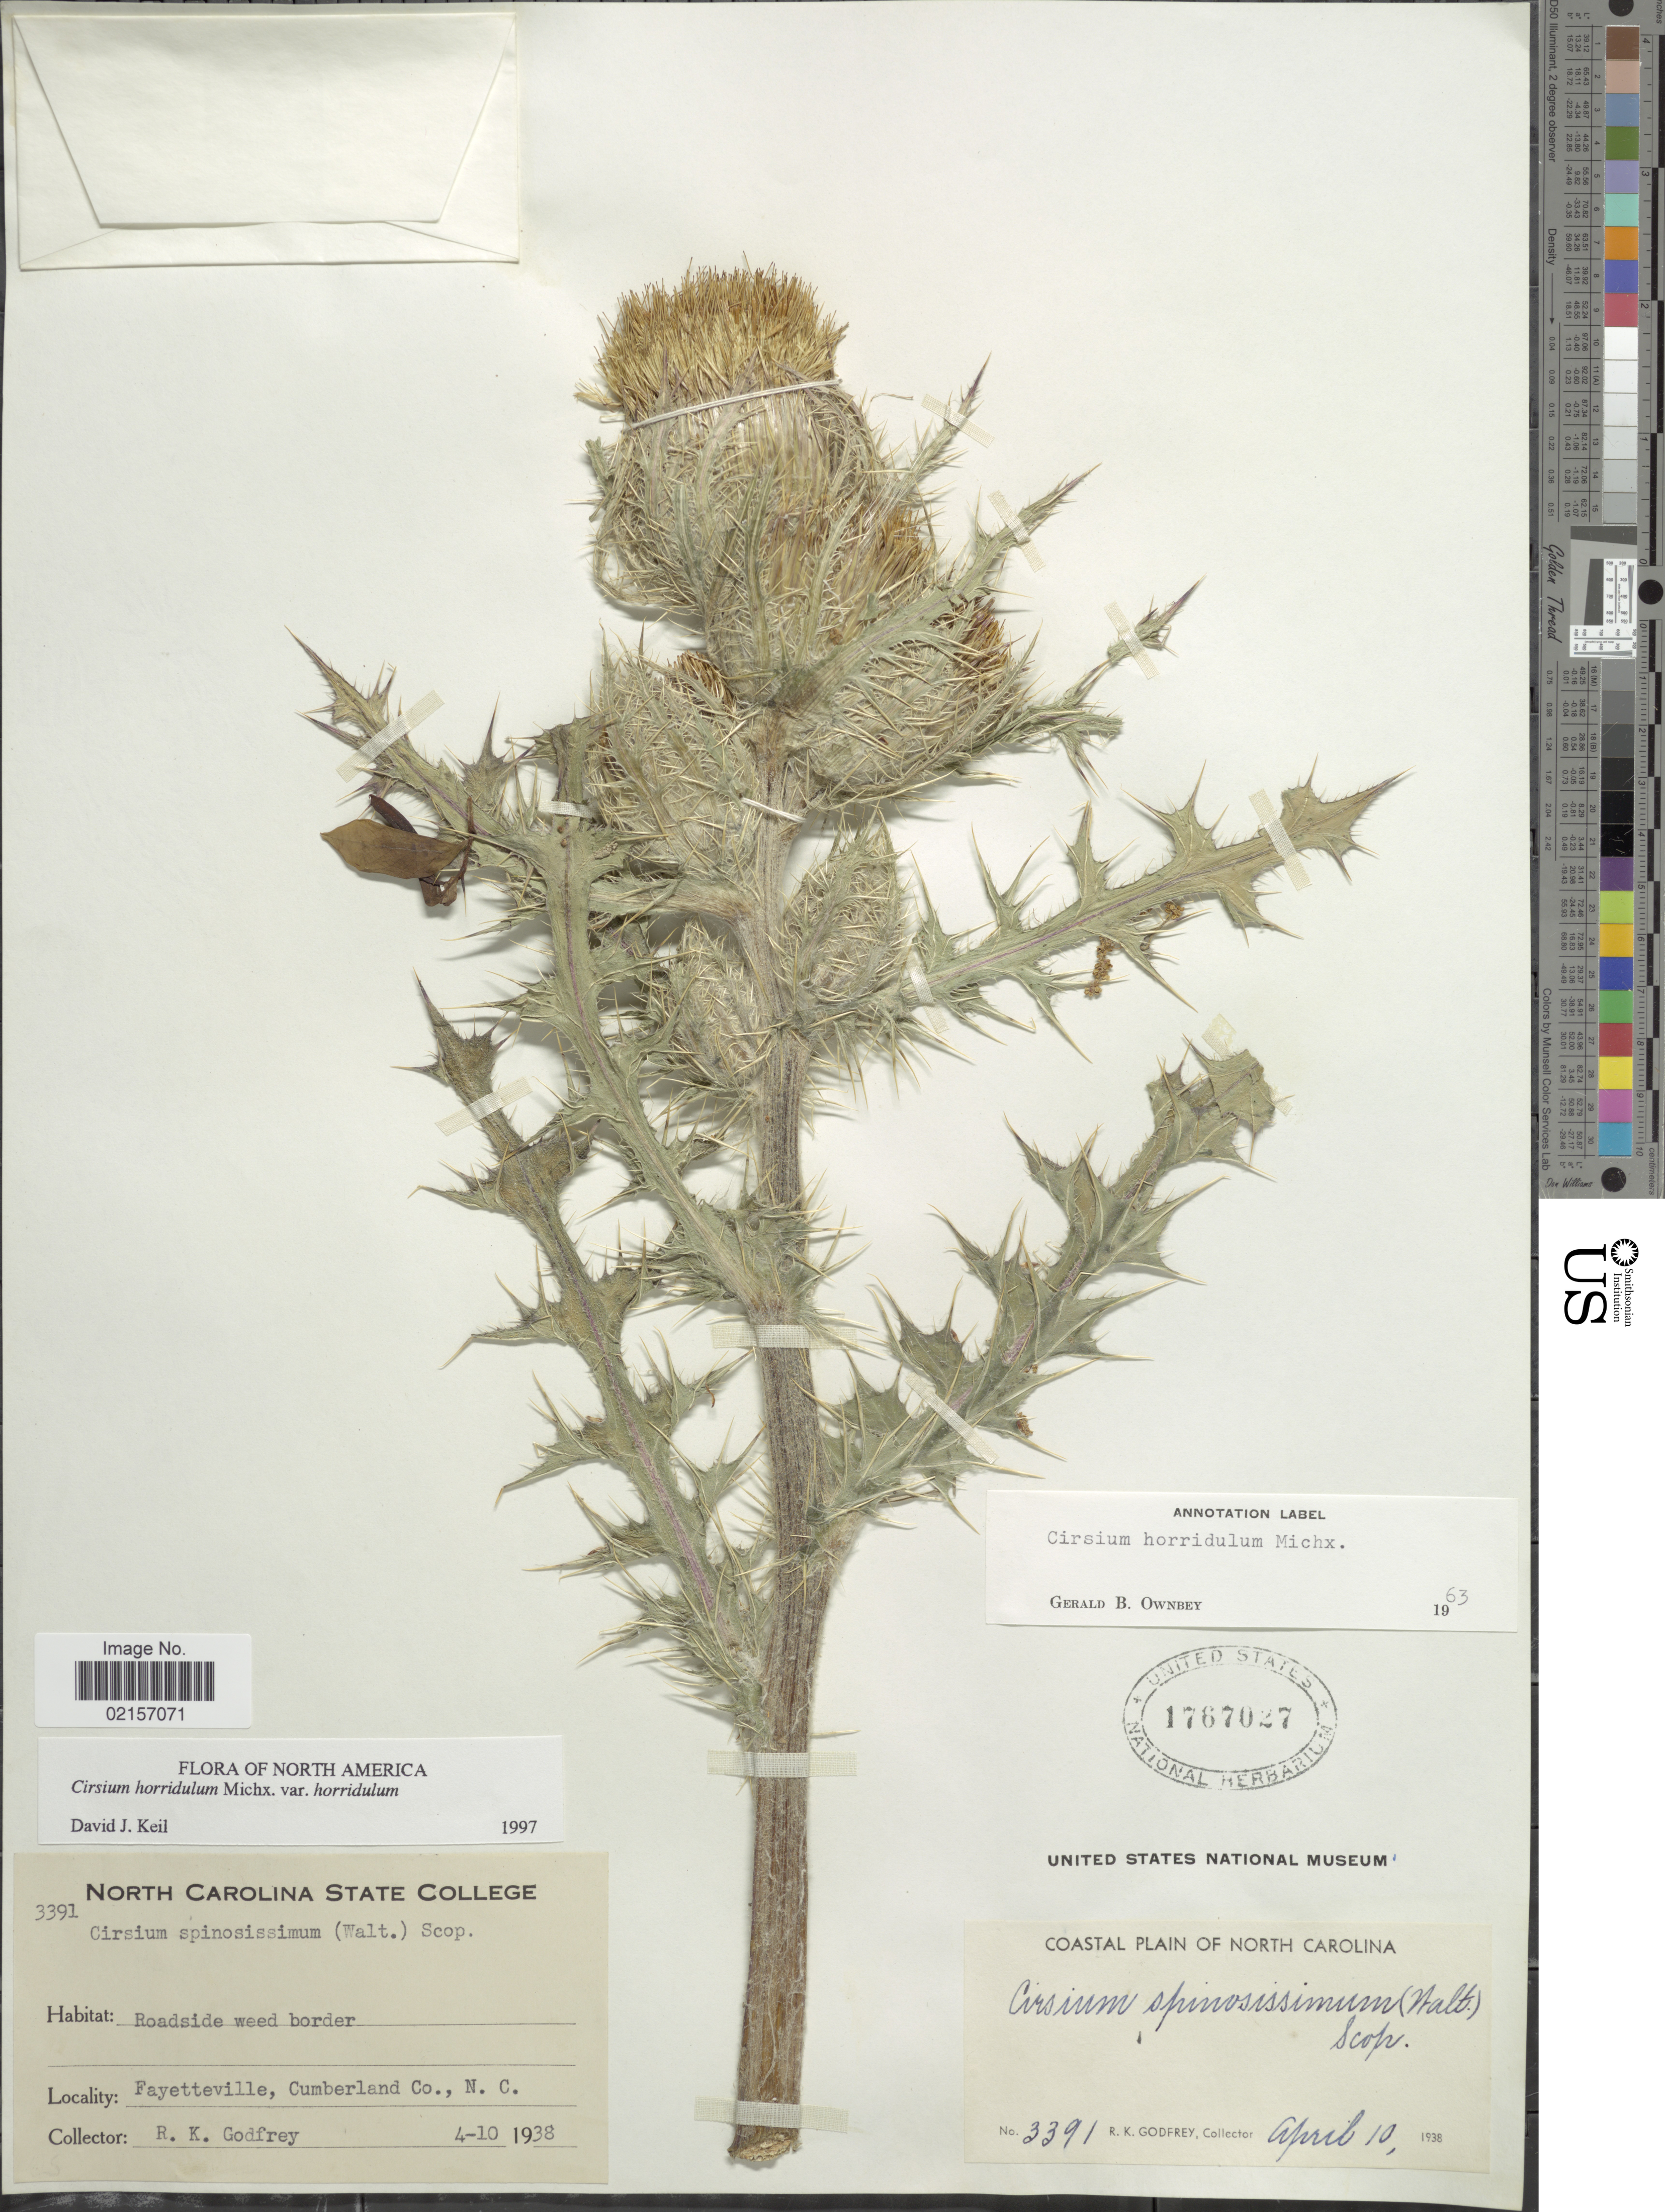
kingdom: Plantae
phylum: Tracheophyta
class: Magnoliopsida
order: Asterales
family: Asteraceae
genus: Cirsium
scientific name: Cirsium horridulum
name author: Michx.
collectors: R. K. Godfrey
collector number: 3391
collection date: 1938-04-10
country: United States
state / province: North Carolina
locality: Roadside weed border, Fayetteville, Cumberland Co., Coastal Plain of North Carolina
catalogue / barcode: US 1767027